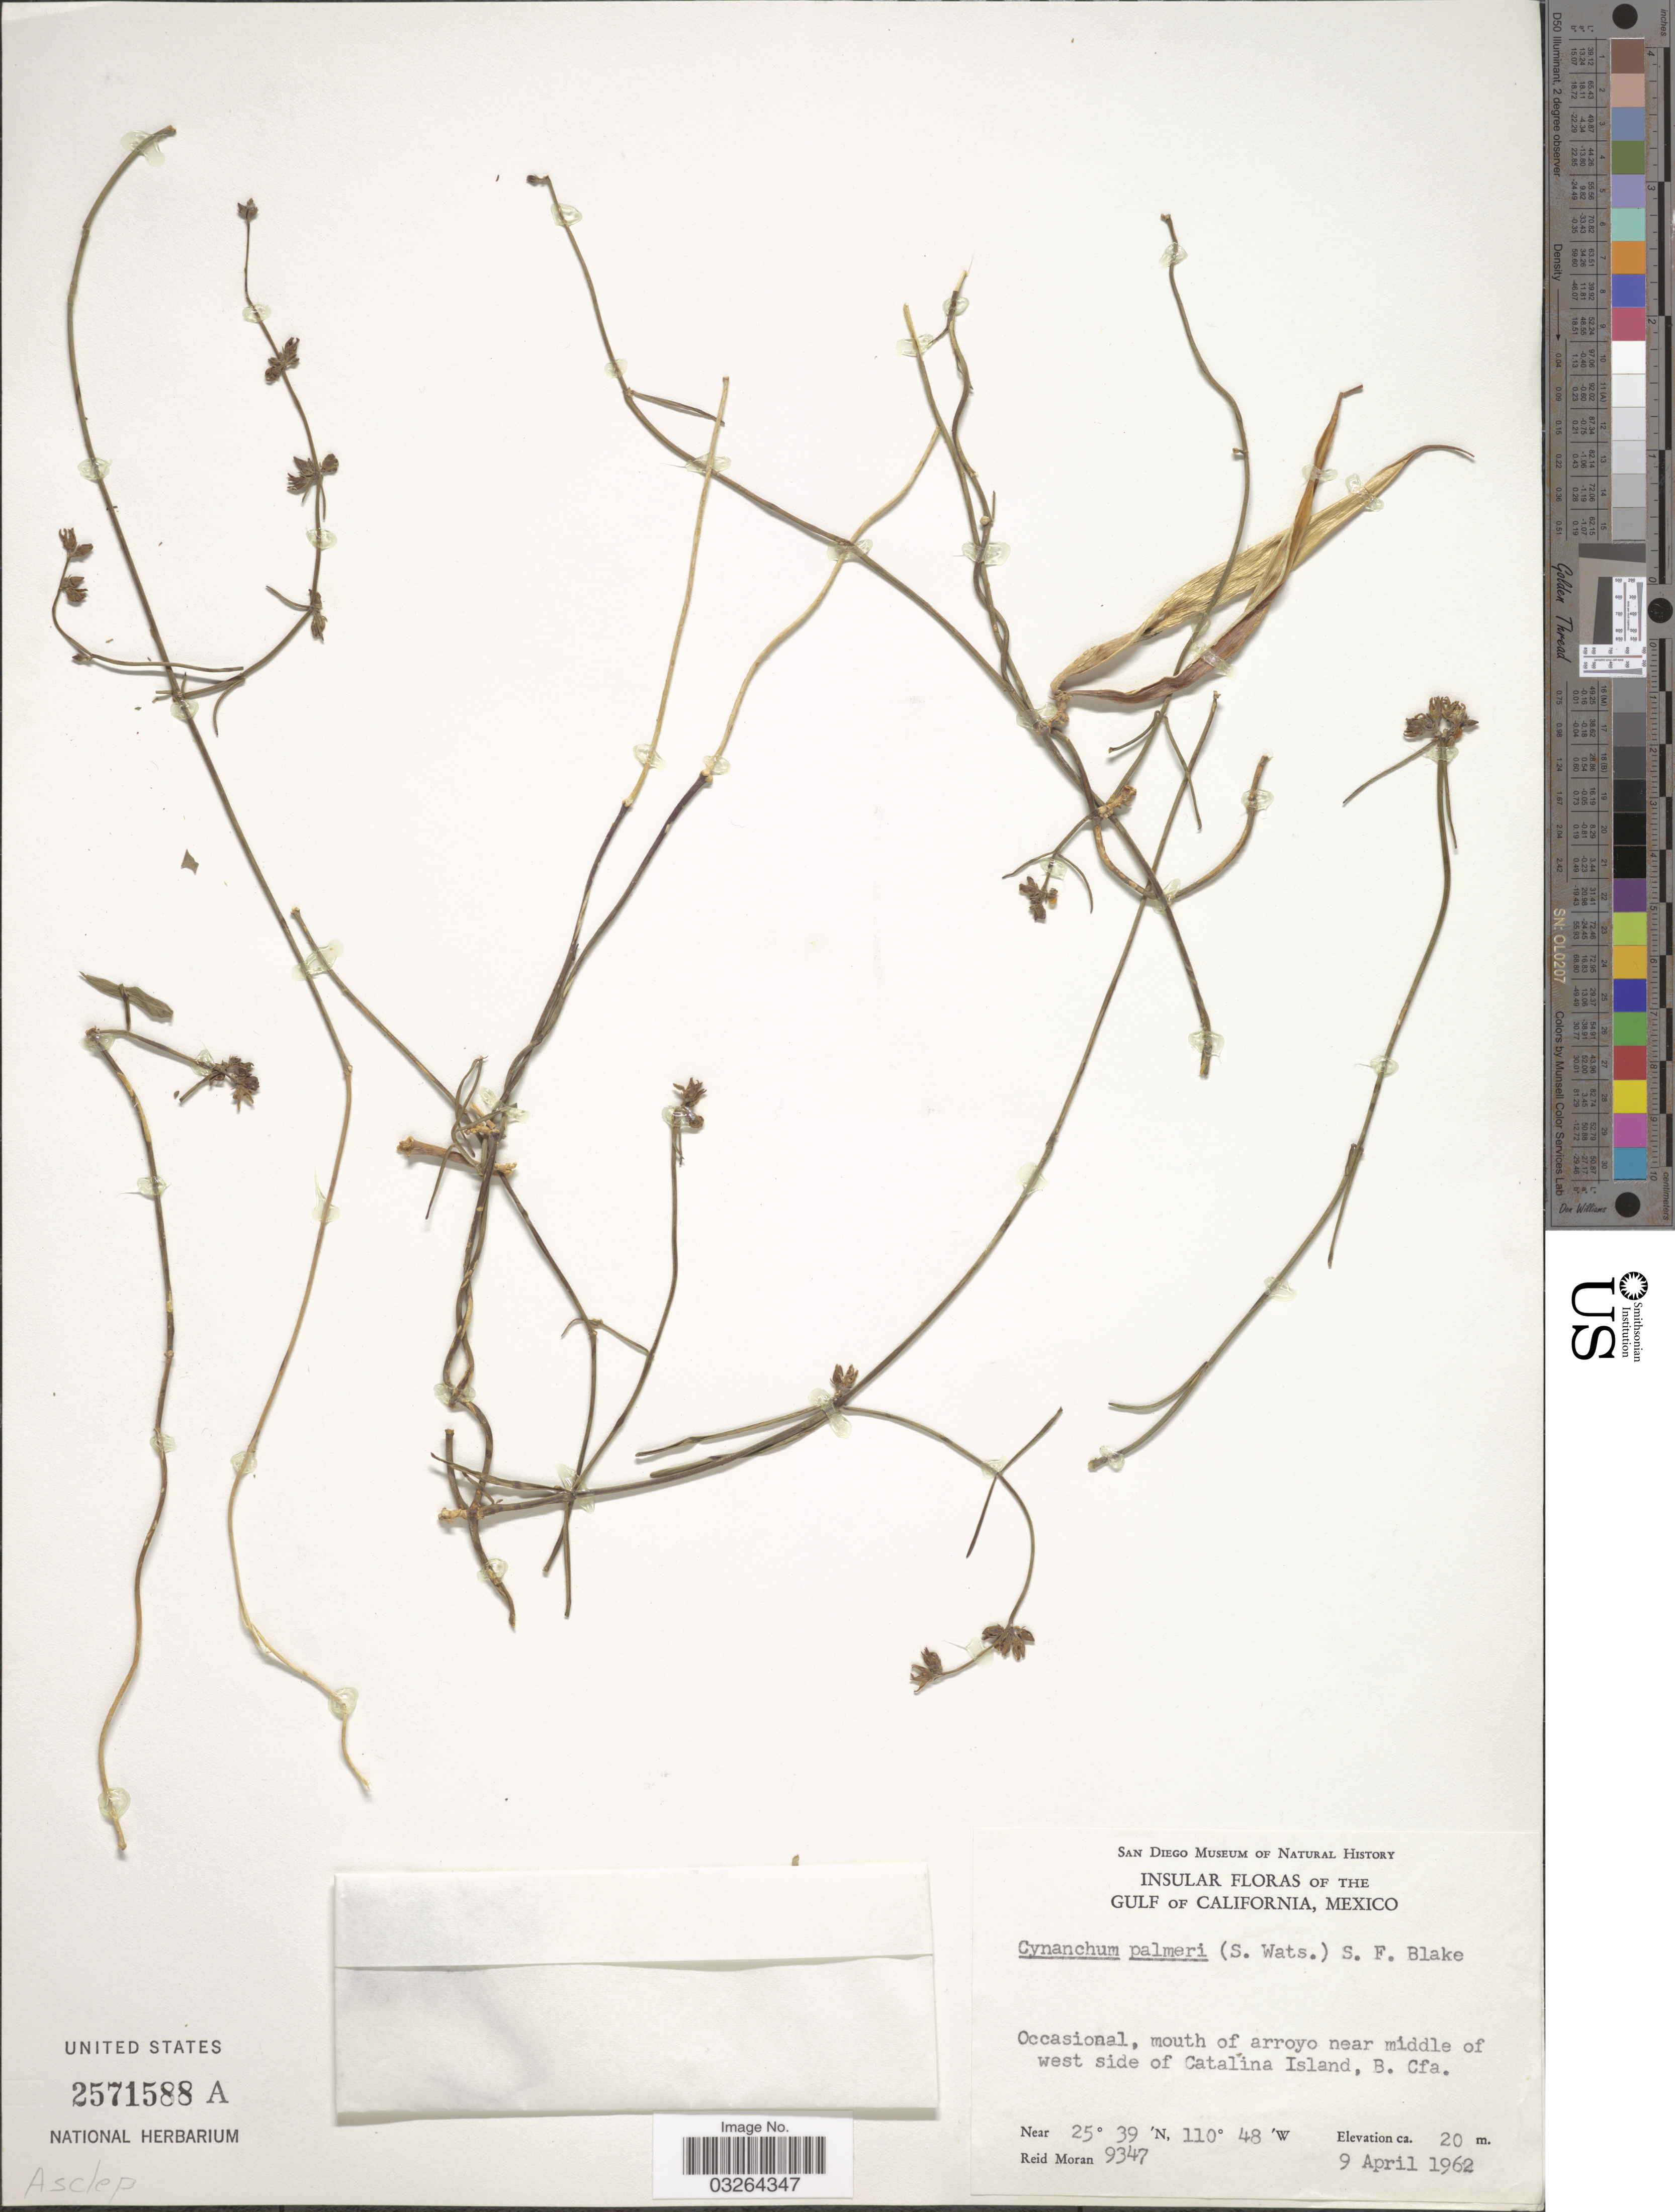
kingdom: Plantae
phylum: Tracheophyta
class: Magnoliopsida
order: Gentianales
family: Apocynaceae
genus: Cynanchum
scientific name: Cynanchum watsonianum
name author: Woodson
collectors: R. V. Moran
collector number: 9347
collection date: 1962-04-09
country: Mexico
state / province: Baja California Sur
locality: Gulf of California. Mouth of arroyo near middle of west side of Catalina Island.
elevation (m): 20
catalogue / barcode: US 2571588A